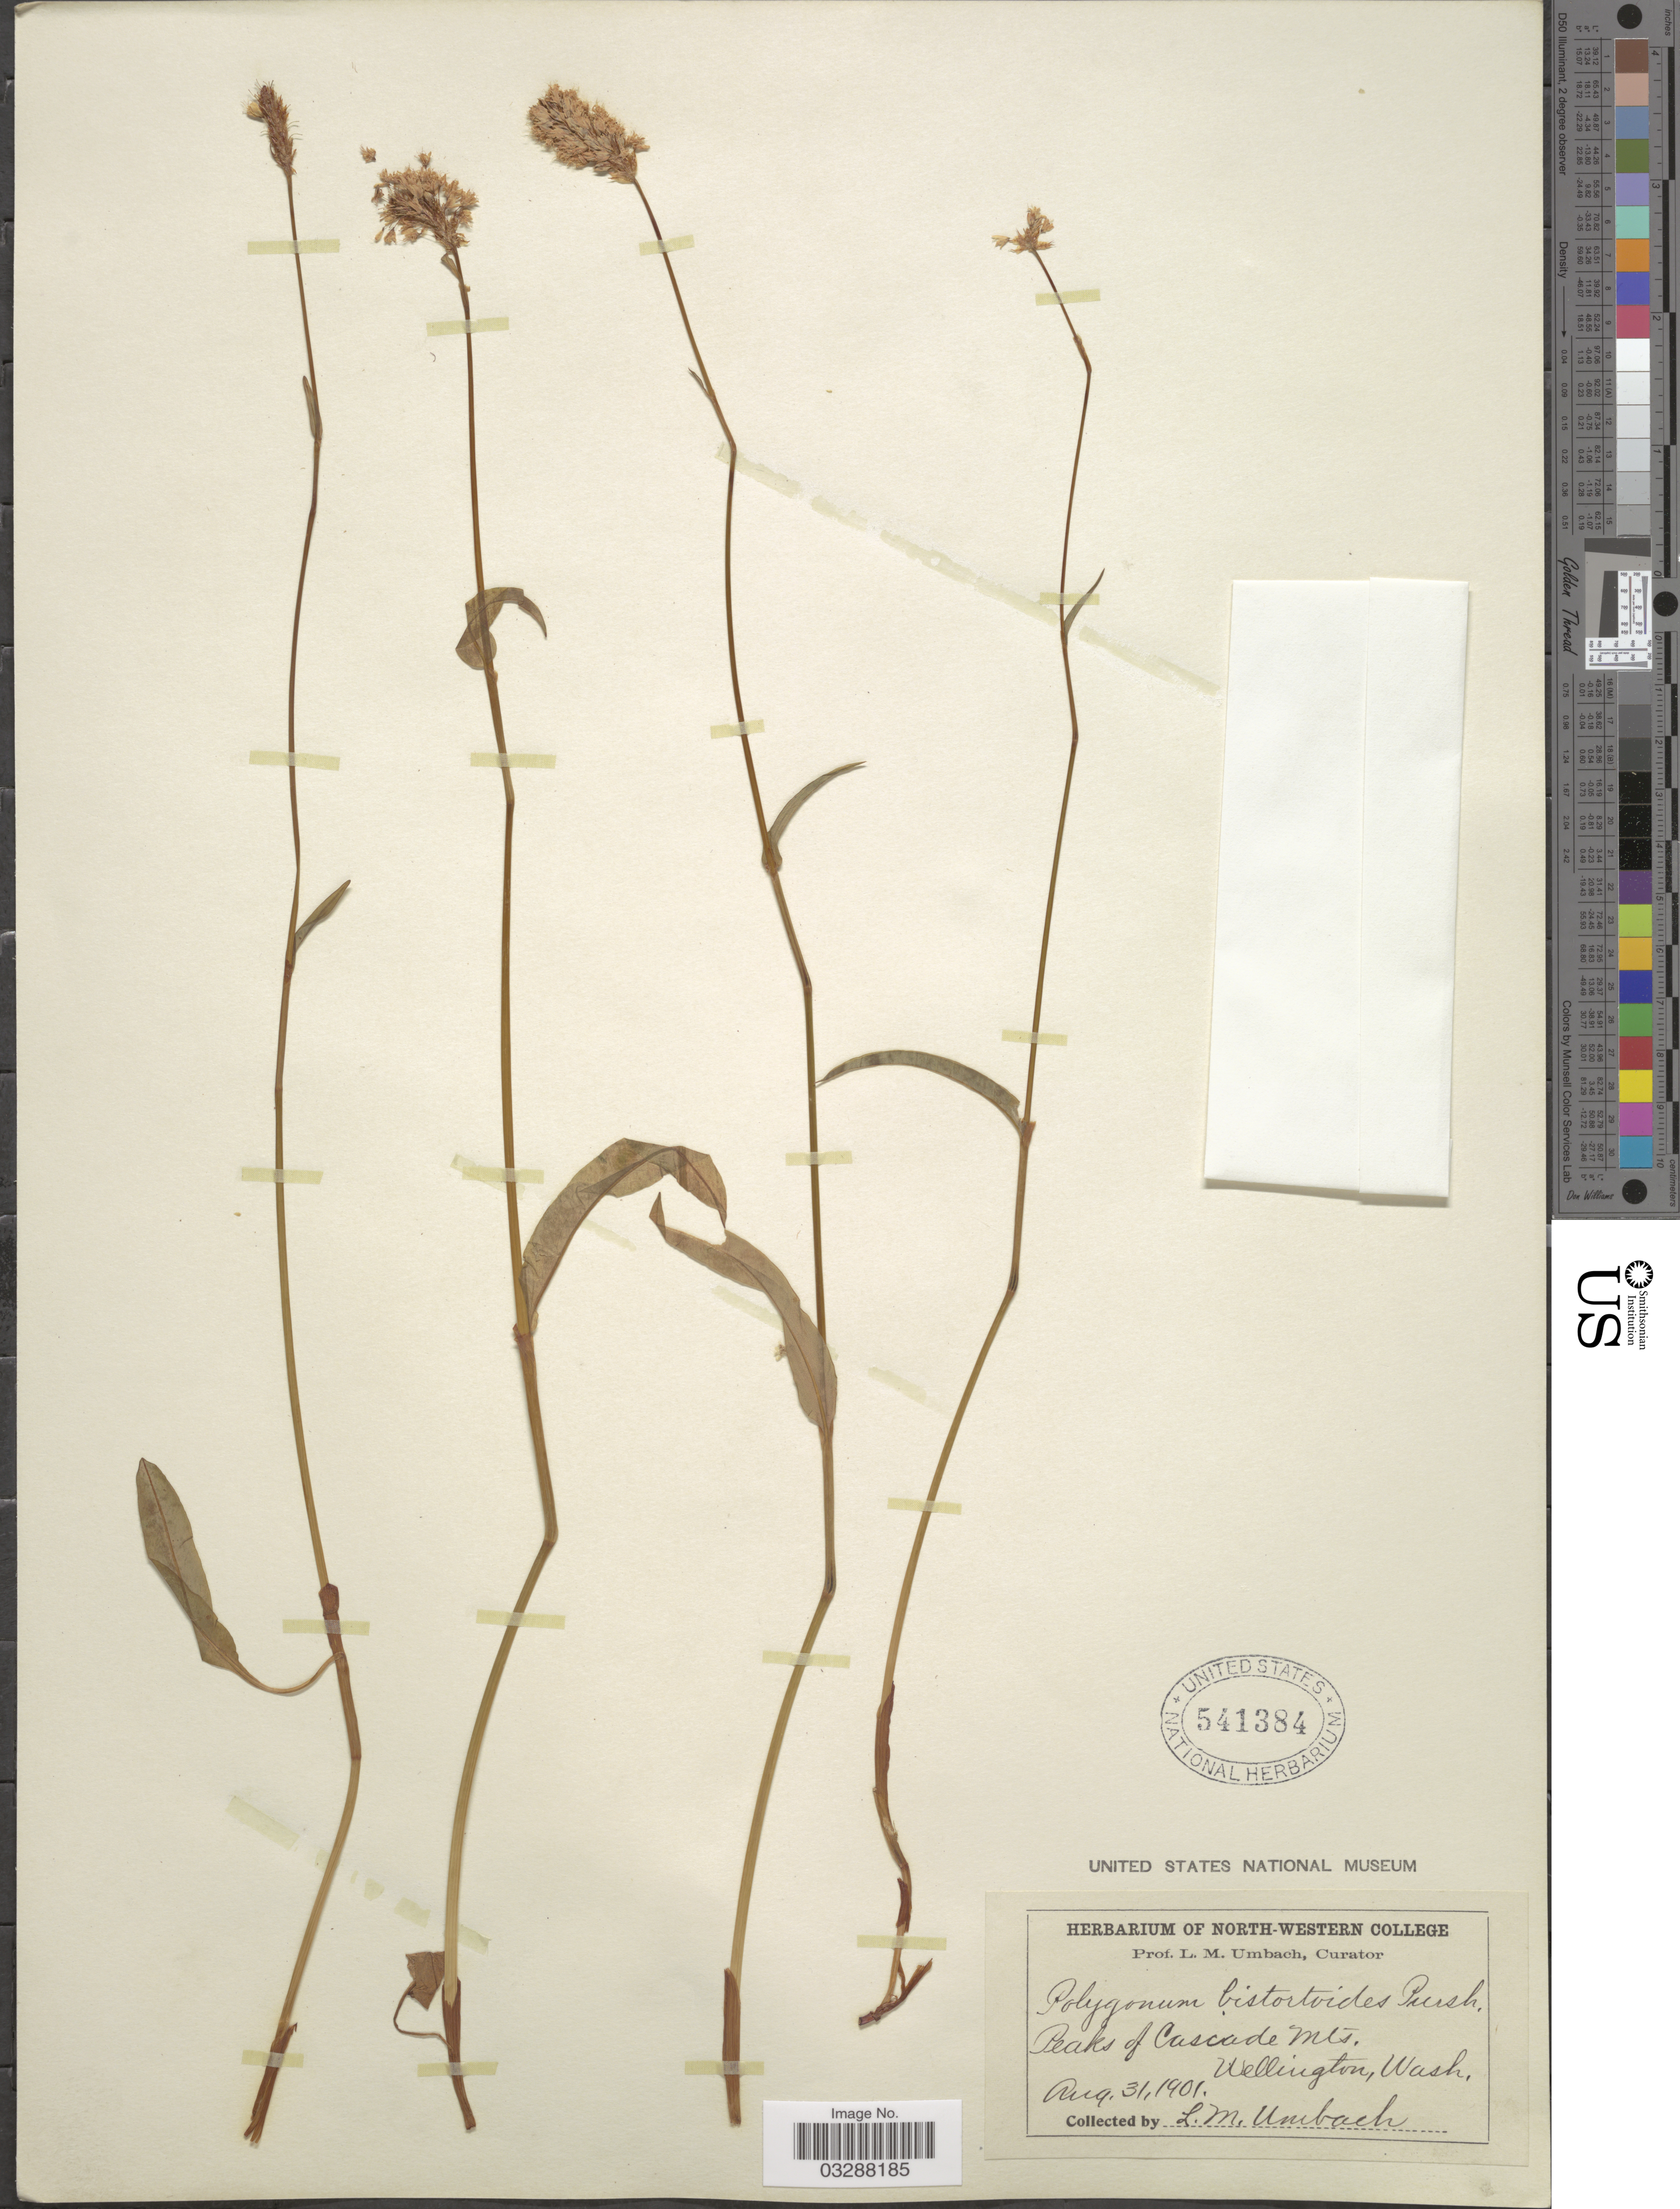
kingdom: Plantae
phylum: Tracheophyta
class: Magnoliopsida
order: Caryophyllales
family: Polygonaceae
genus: Bistorta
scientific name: Bistorta bistortoides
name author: (Pursh) Small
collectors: L. M. Umbach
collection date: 1901-08-31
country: United States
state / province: Washington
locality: Peaks of Cascade Mts. Wellington, Wash.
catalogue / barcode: US 541384